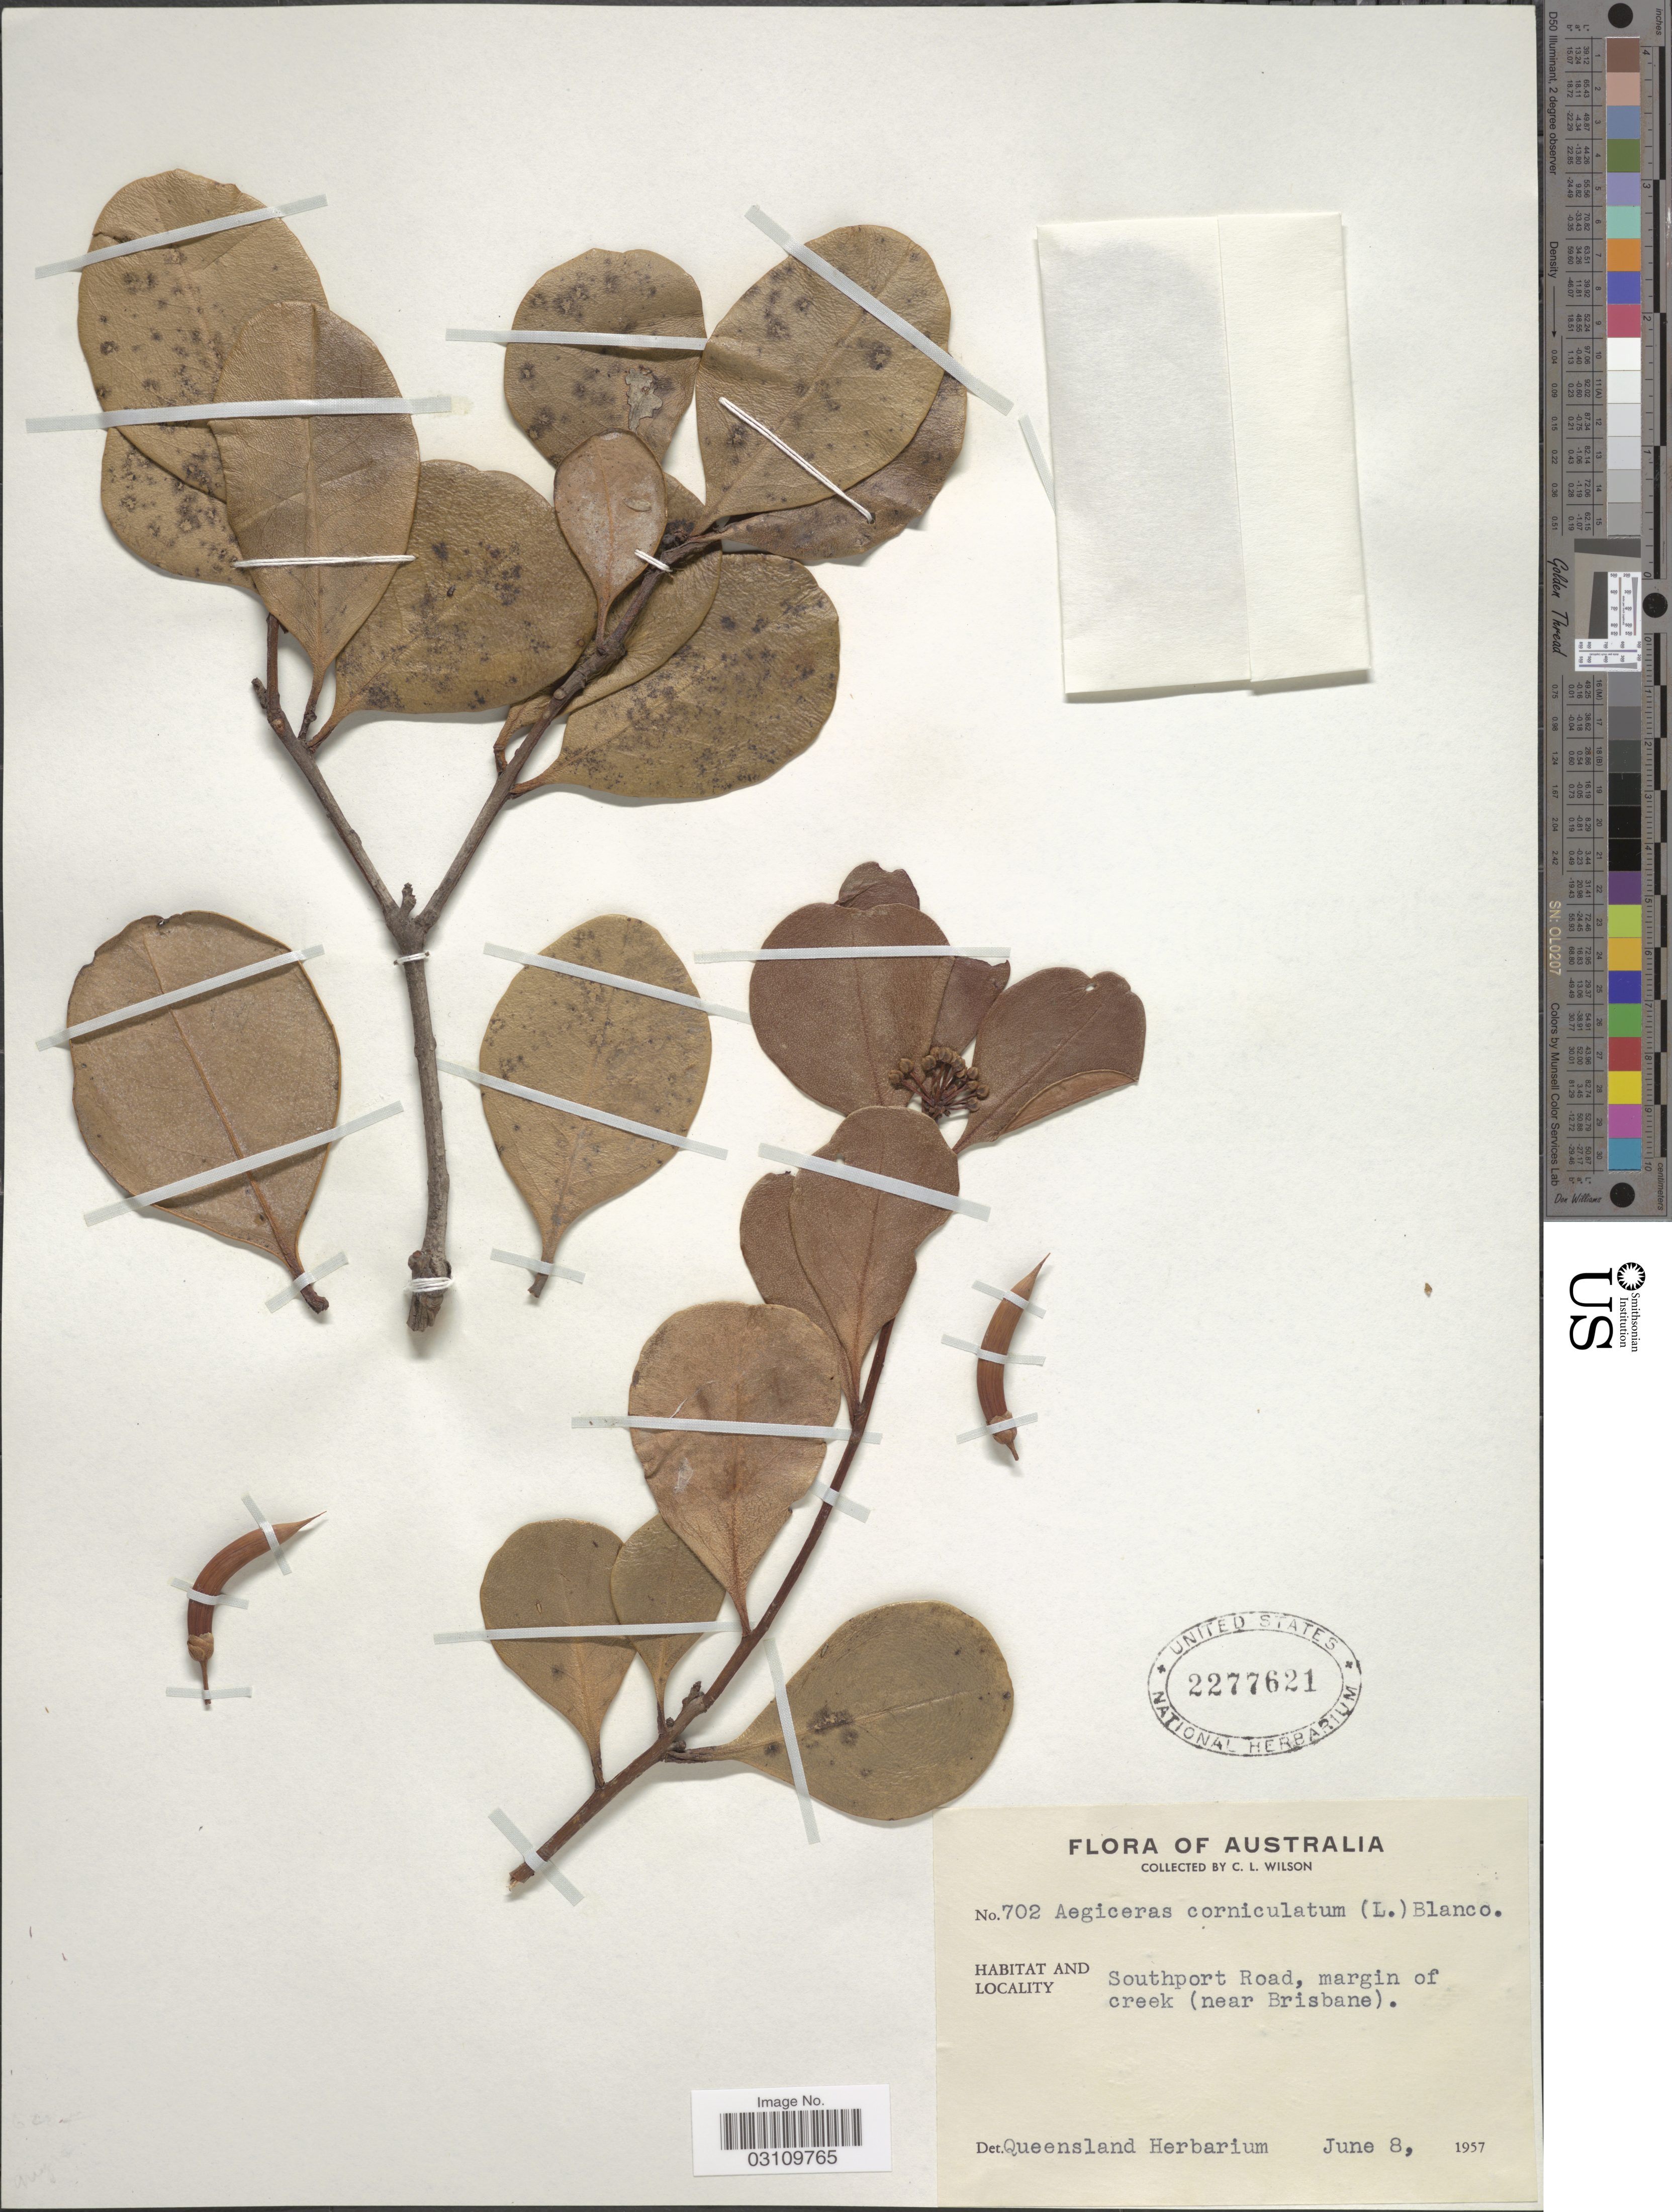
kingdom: Plantae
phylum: Tracheophyta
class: Magnoliopsida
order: Ericales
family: Primulaceae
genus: Aegiceras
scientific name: Aegiceras corniculatum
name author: (L.) Blanco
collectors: C. L. Wilson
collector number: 702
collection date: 1957-06-08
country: Australia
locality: Southport Road, margin of creek (near Brisbane).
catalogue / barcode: US 2277621